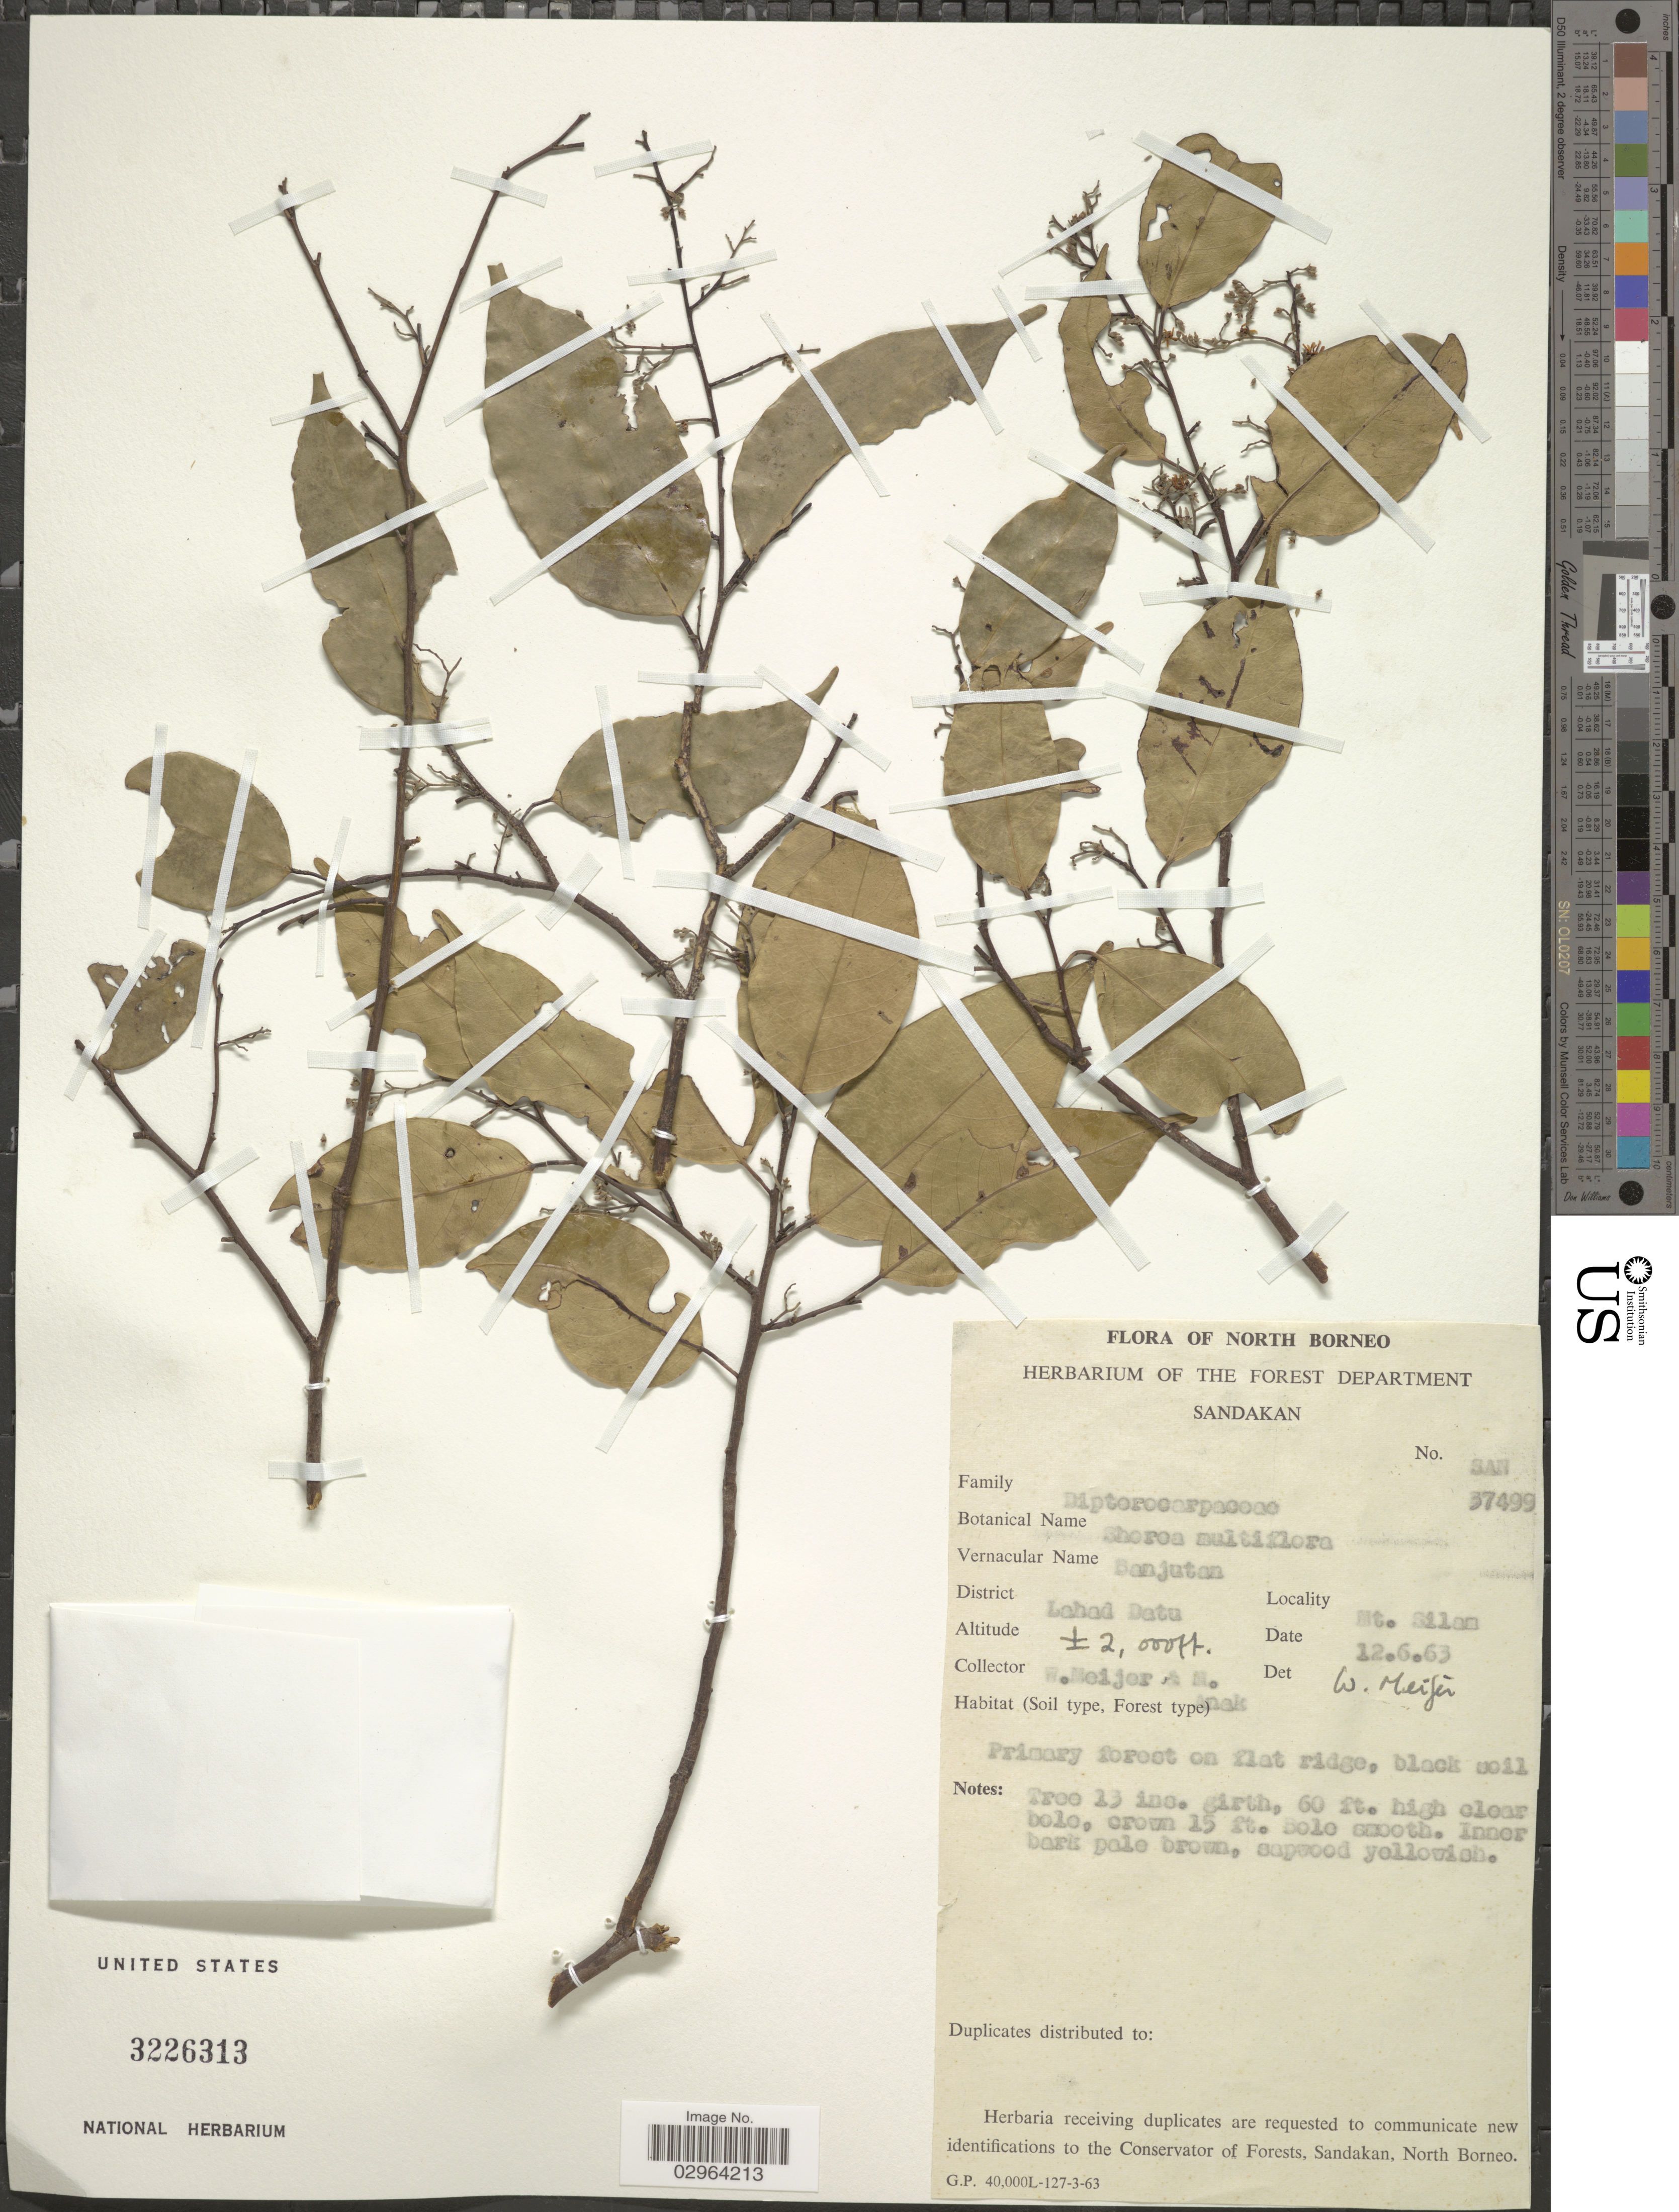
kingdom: Plantae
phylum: Tracheophyta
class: Magnoliopsida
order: Malvales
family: Dipterocarpaceae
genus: Richetia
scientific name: Richetia multiflora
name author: (Burck) P.S. Ashton & J. Heck.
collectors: W. Meijer & M. Anak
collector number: SAN37499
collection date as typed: Transcribed d/m/y: 12/6/63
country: Malaysia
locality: North Borneo. District Lahad Datu. Mt. Silam.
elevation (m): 610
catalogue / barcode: US 3226313